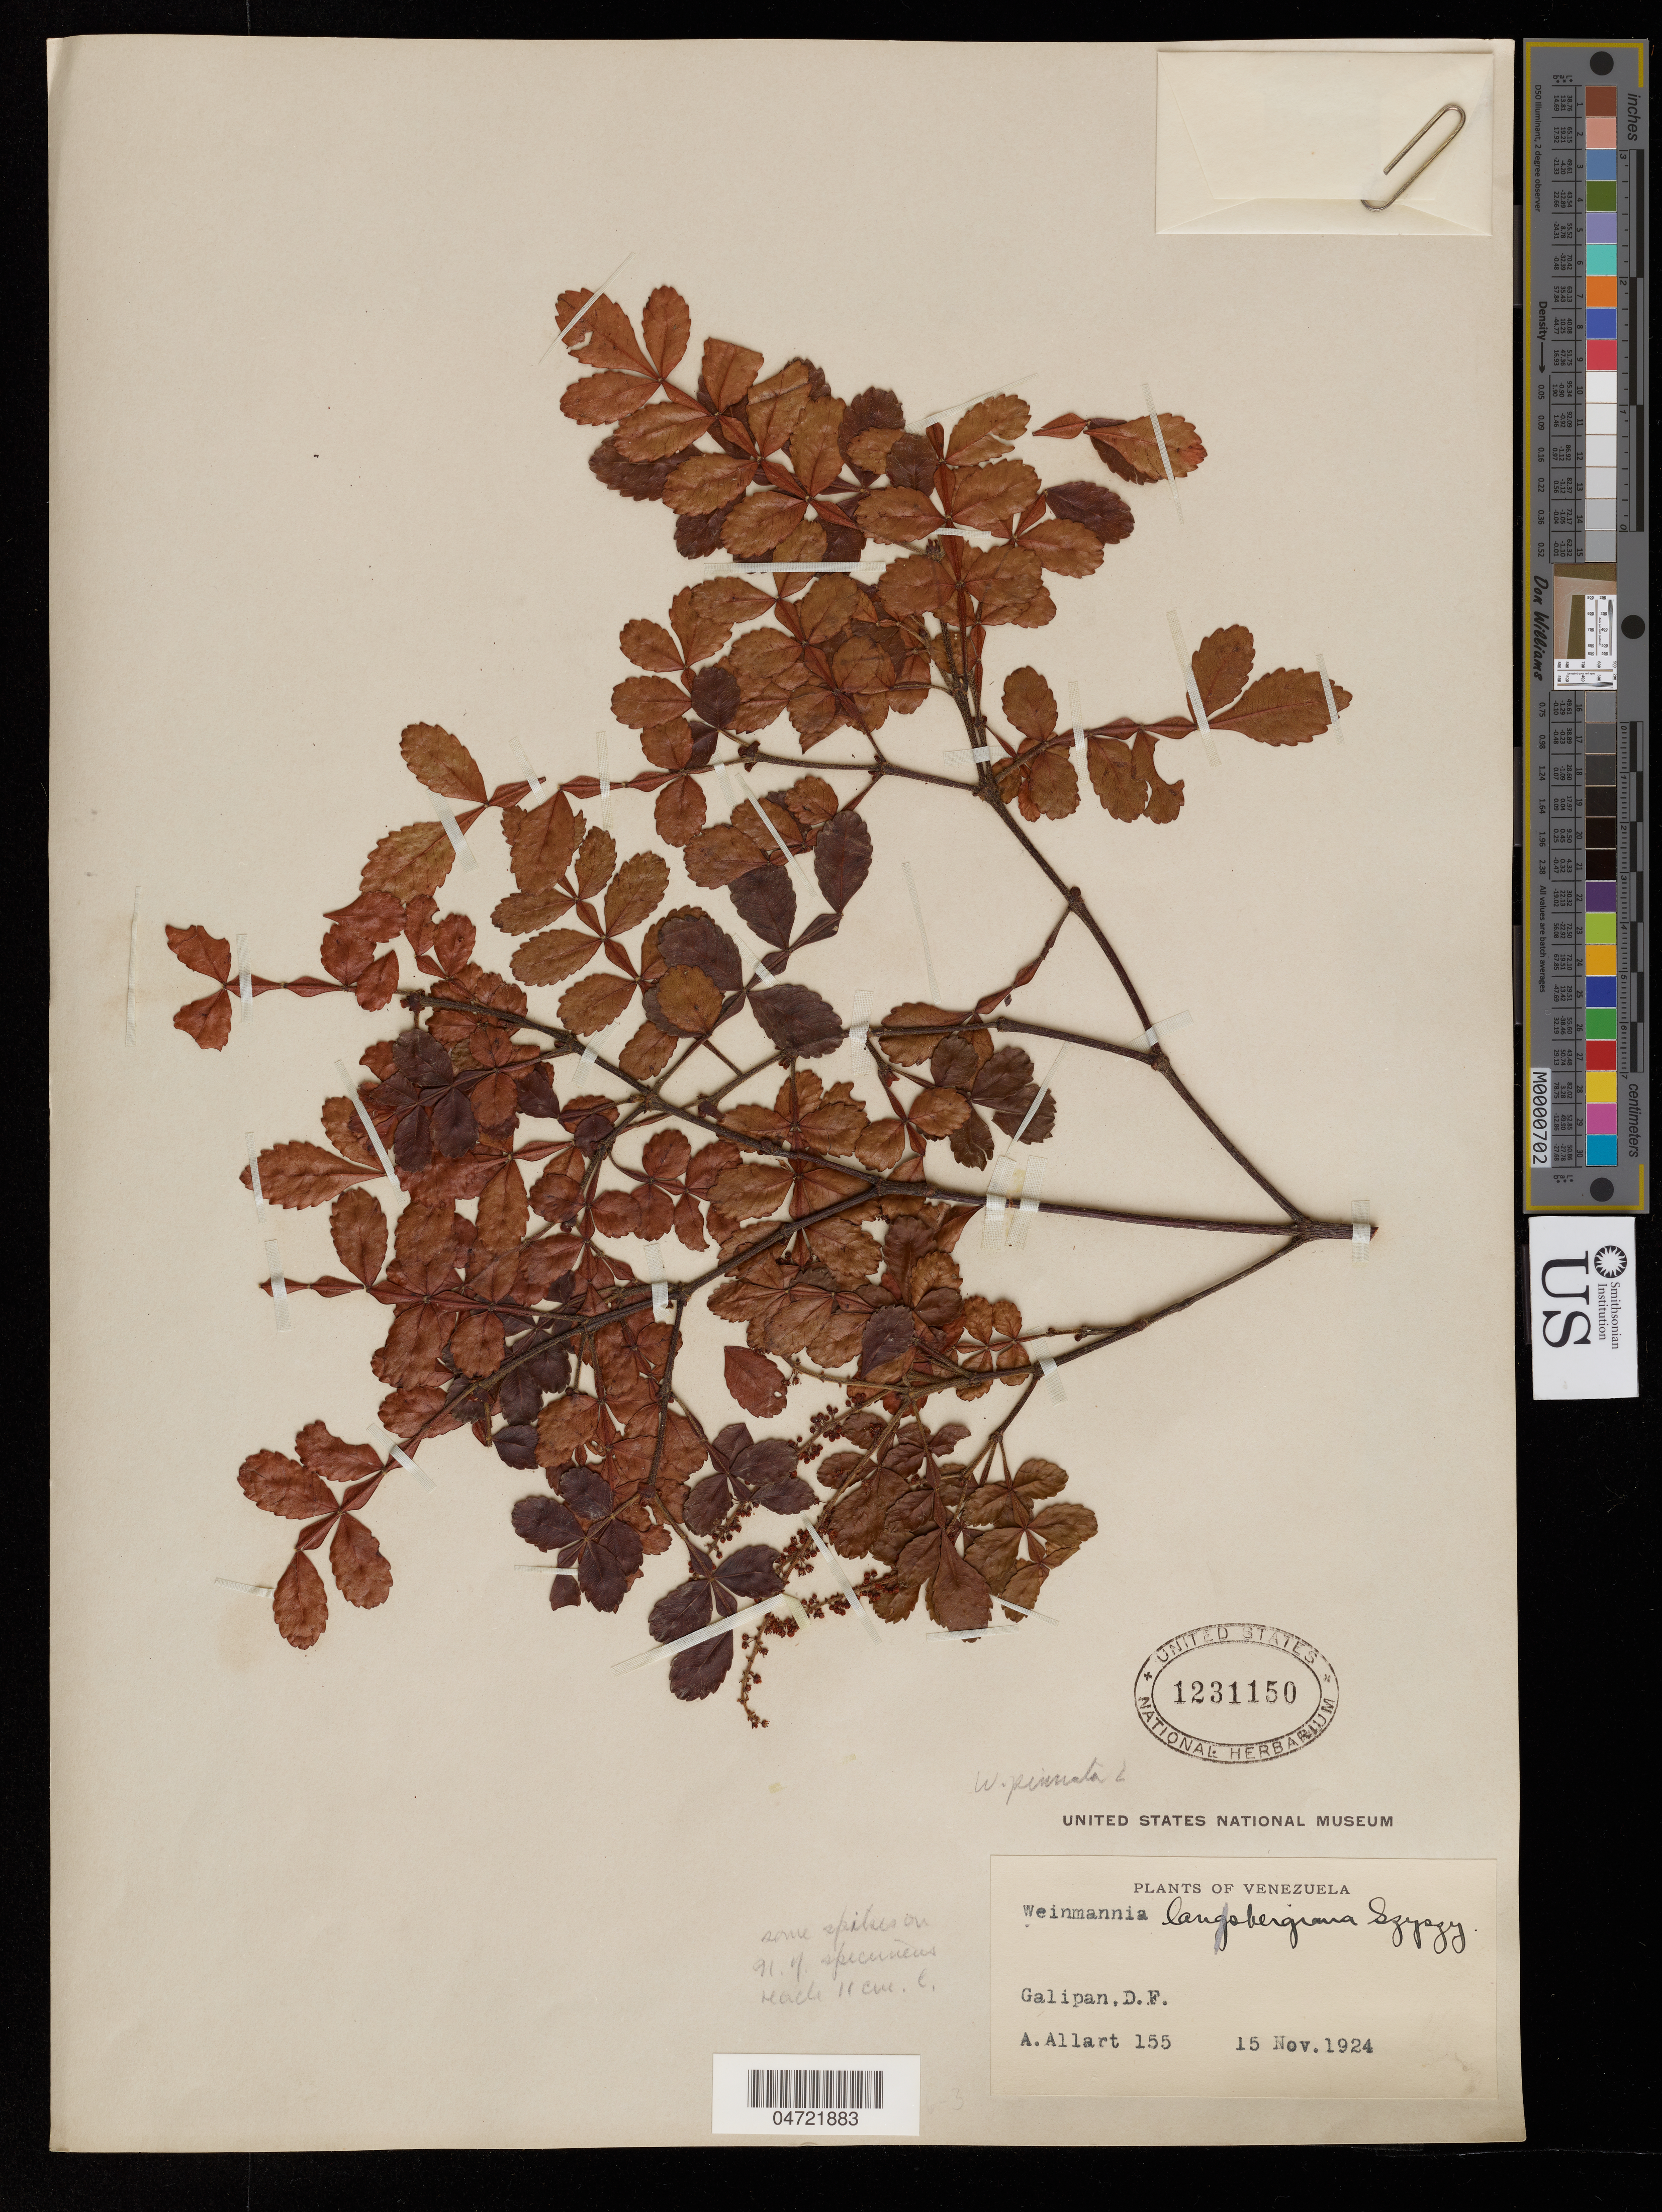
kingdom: Plantae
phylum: Tracheophyta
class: Magnoliopsida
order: Oxalidales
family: Cunoniaceae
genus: Weinmannia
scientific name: Weinmannia lansbergiana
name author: Engl.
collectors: A. Allart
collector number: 155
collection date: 1924-11-15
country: Venezuela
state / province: Vargas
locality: Galipan, D.F.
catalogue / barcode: US 1231150